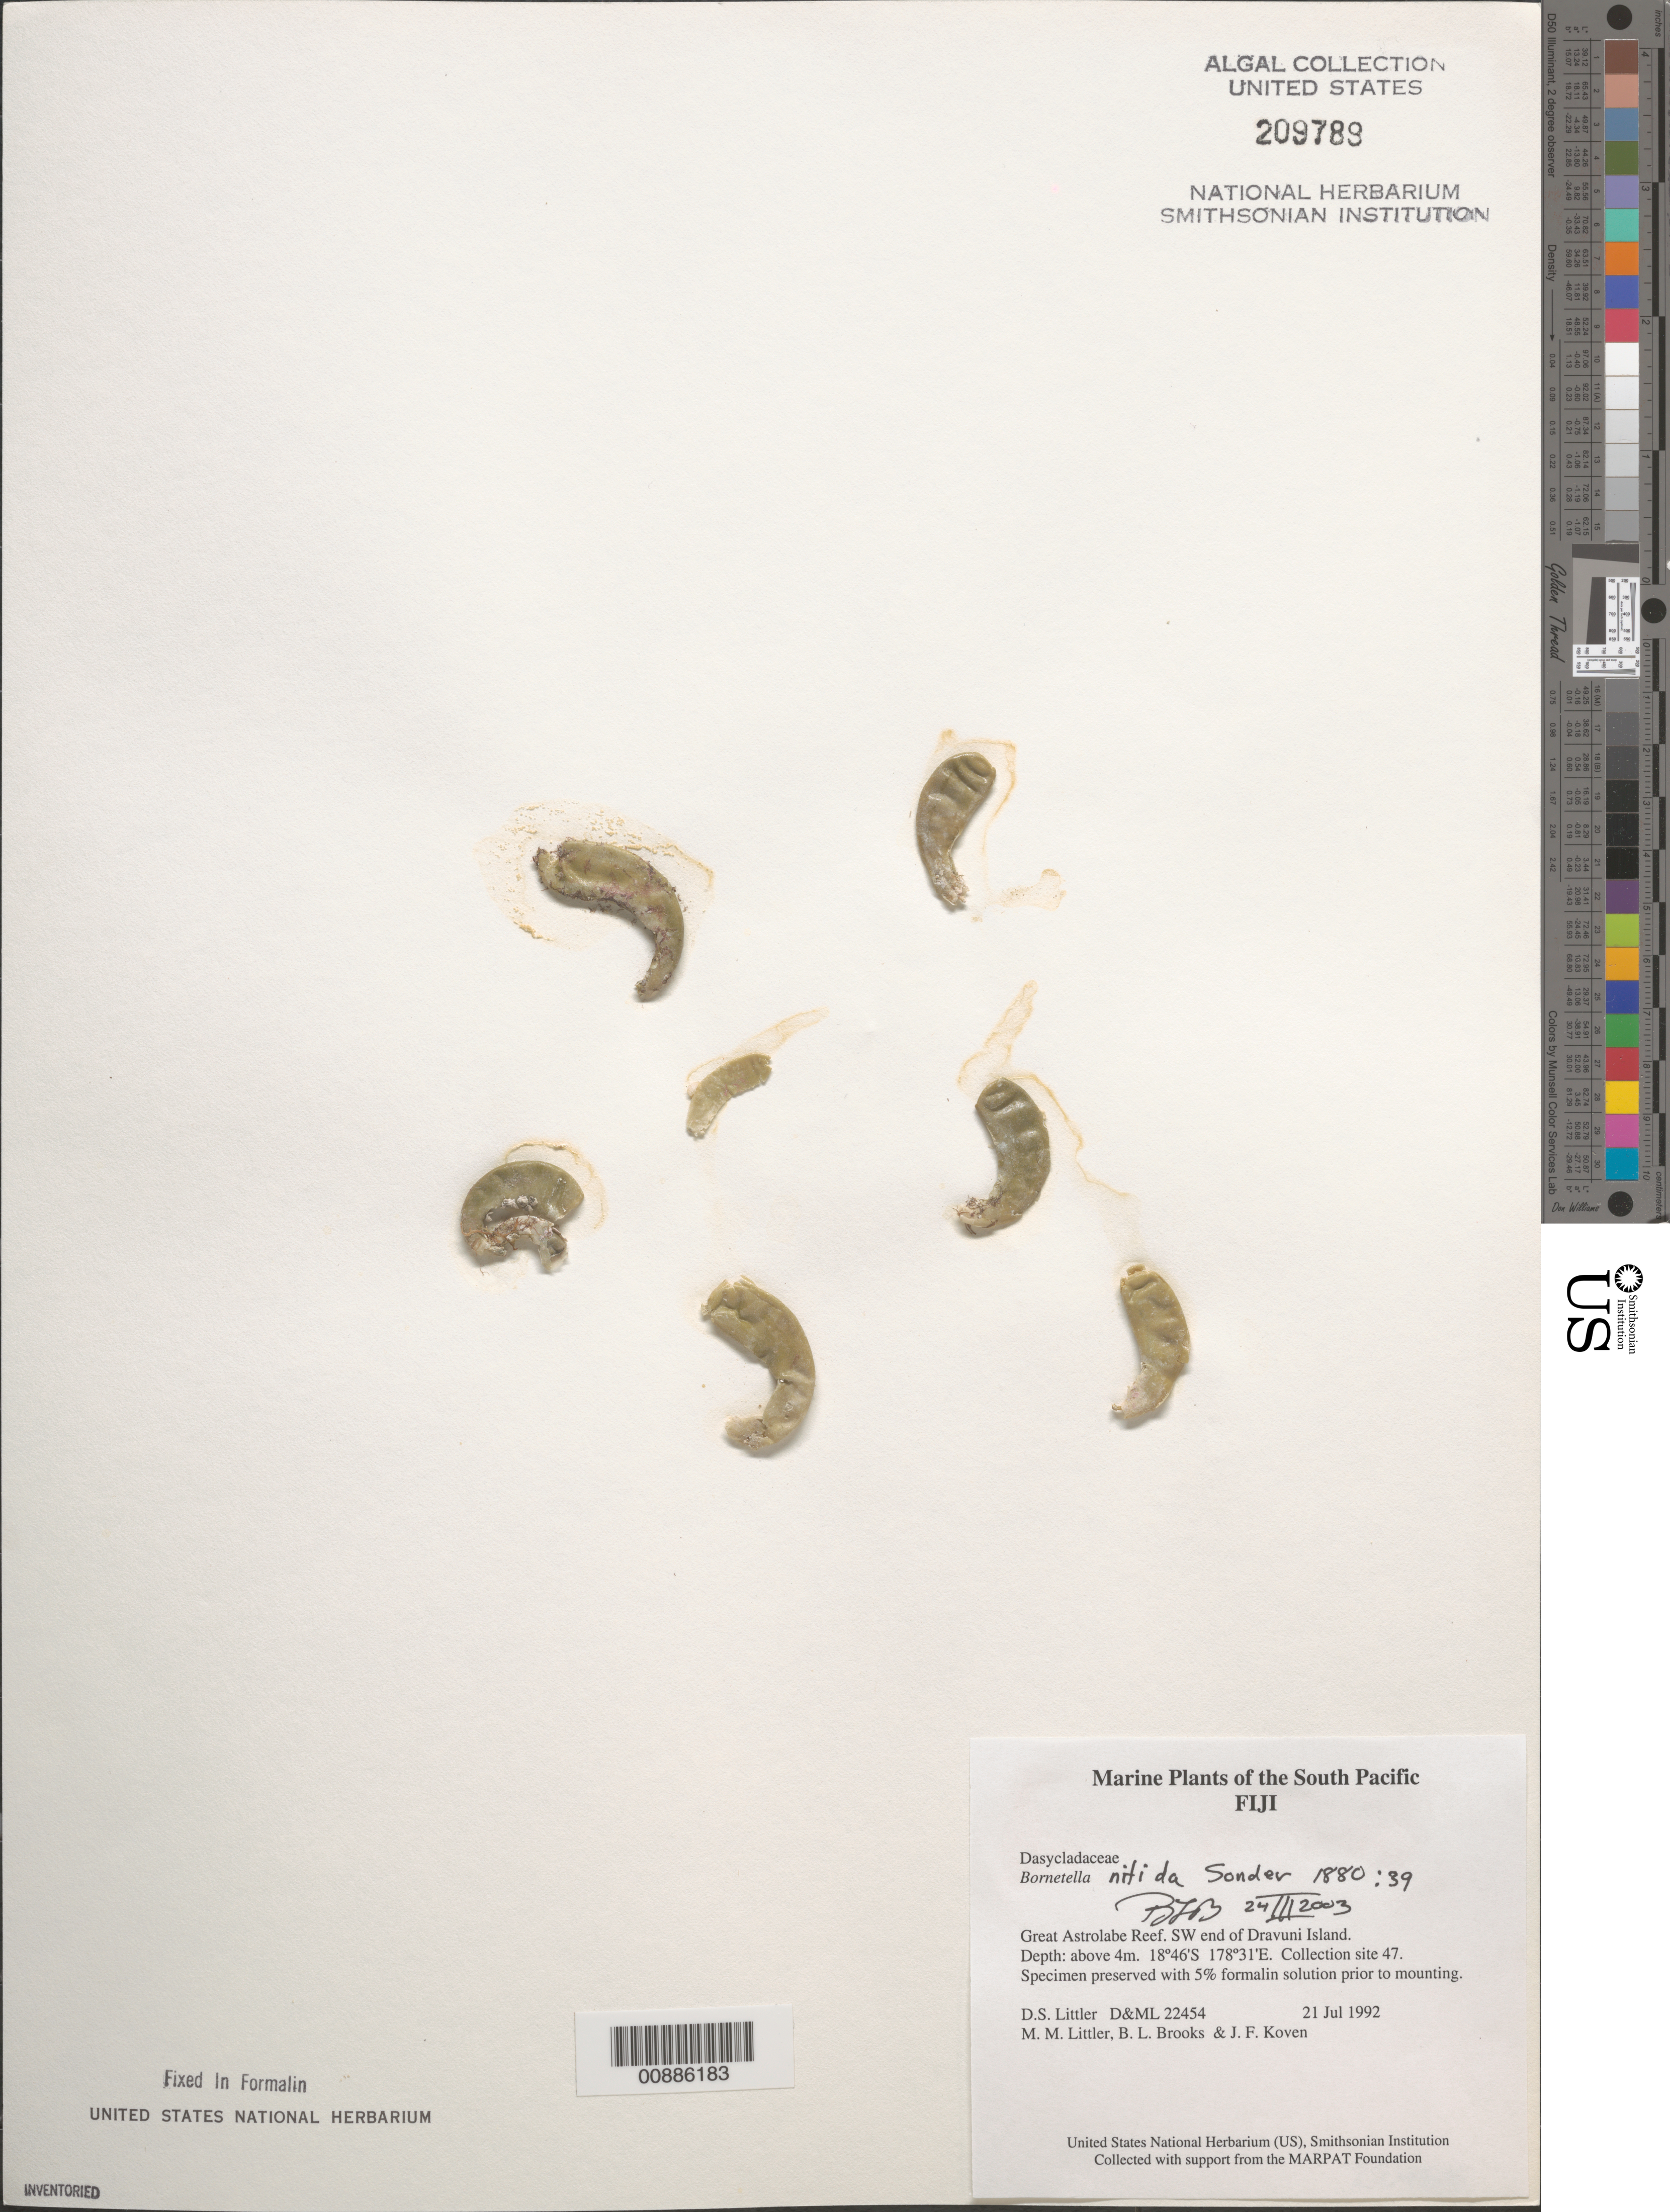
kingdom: Plantae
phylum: Chlorophyta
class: Ulvophyceae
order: Dasycladales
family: Dasycladaceae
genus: Bornetella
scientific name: Bornetella nitida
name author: Mun.-Chalm. ex O.G. Sond.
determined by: Brooks, B. L., (BOT), Smithsonian Institution - National Museum of Natural History (UNITED STATES)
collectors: D. S. Littler, M. M. Littler, B. Brooks & J. Koven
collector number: D&ML 22454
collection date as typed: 21 Jul 1992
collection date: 1992-07-21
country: Fiji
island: Dravuni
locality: Great Astrolabe Reef, southwest end of island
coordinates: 18 46'S, 178 31'E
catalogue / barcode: US 209789